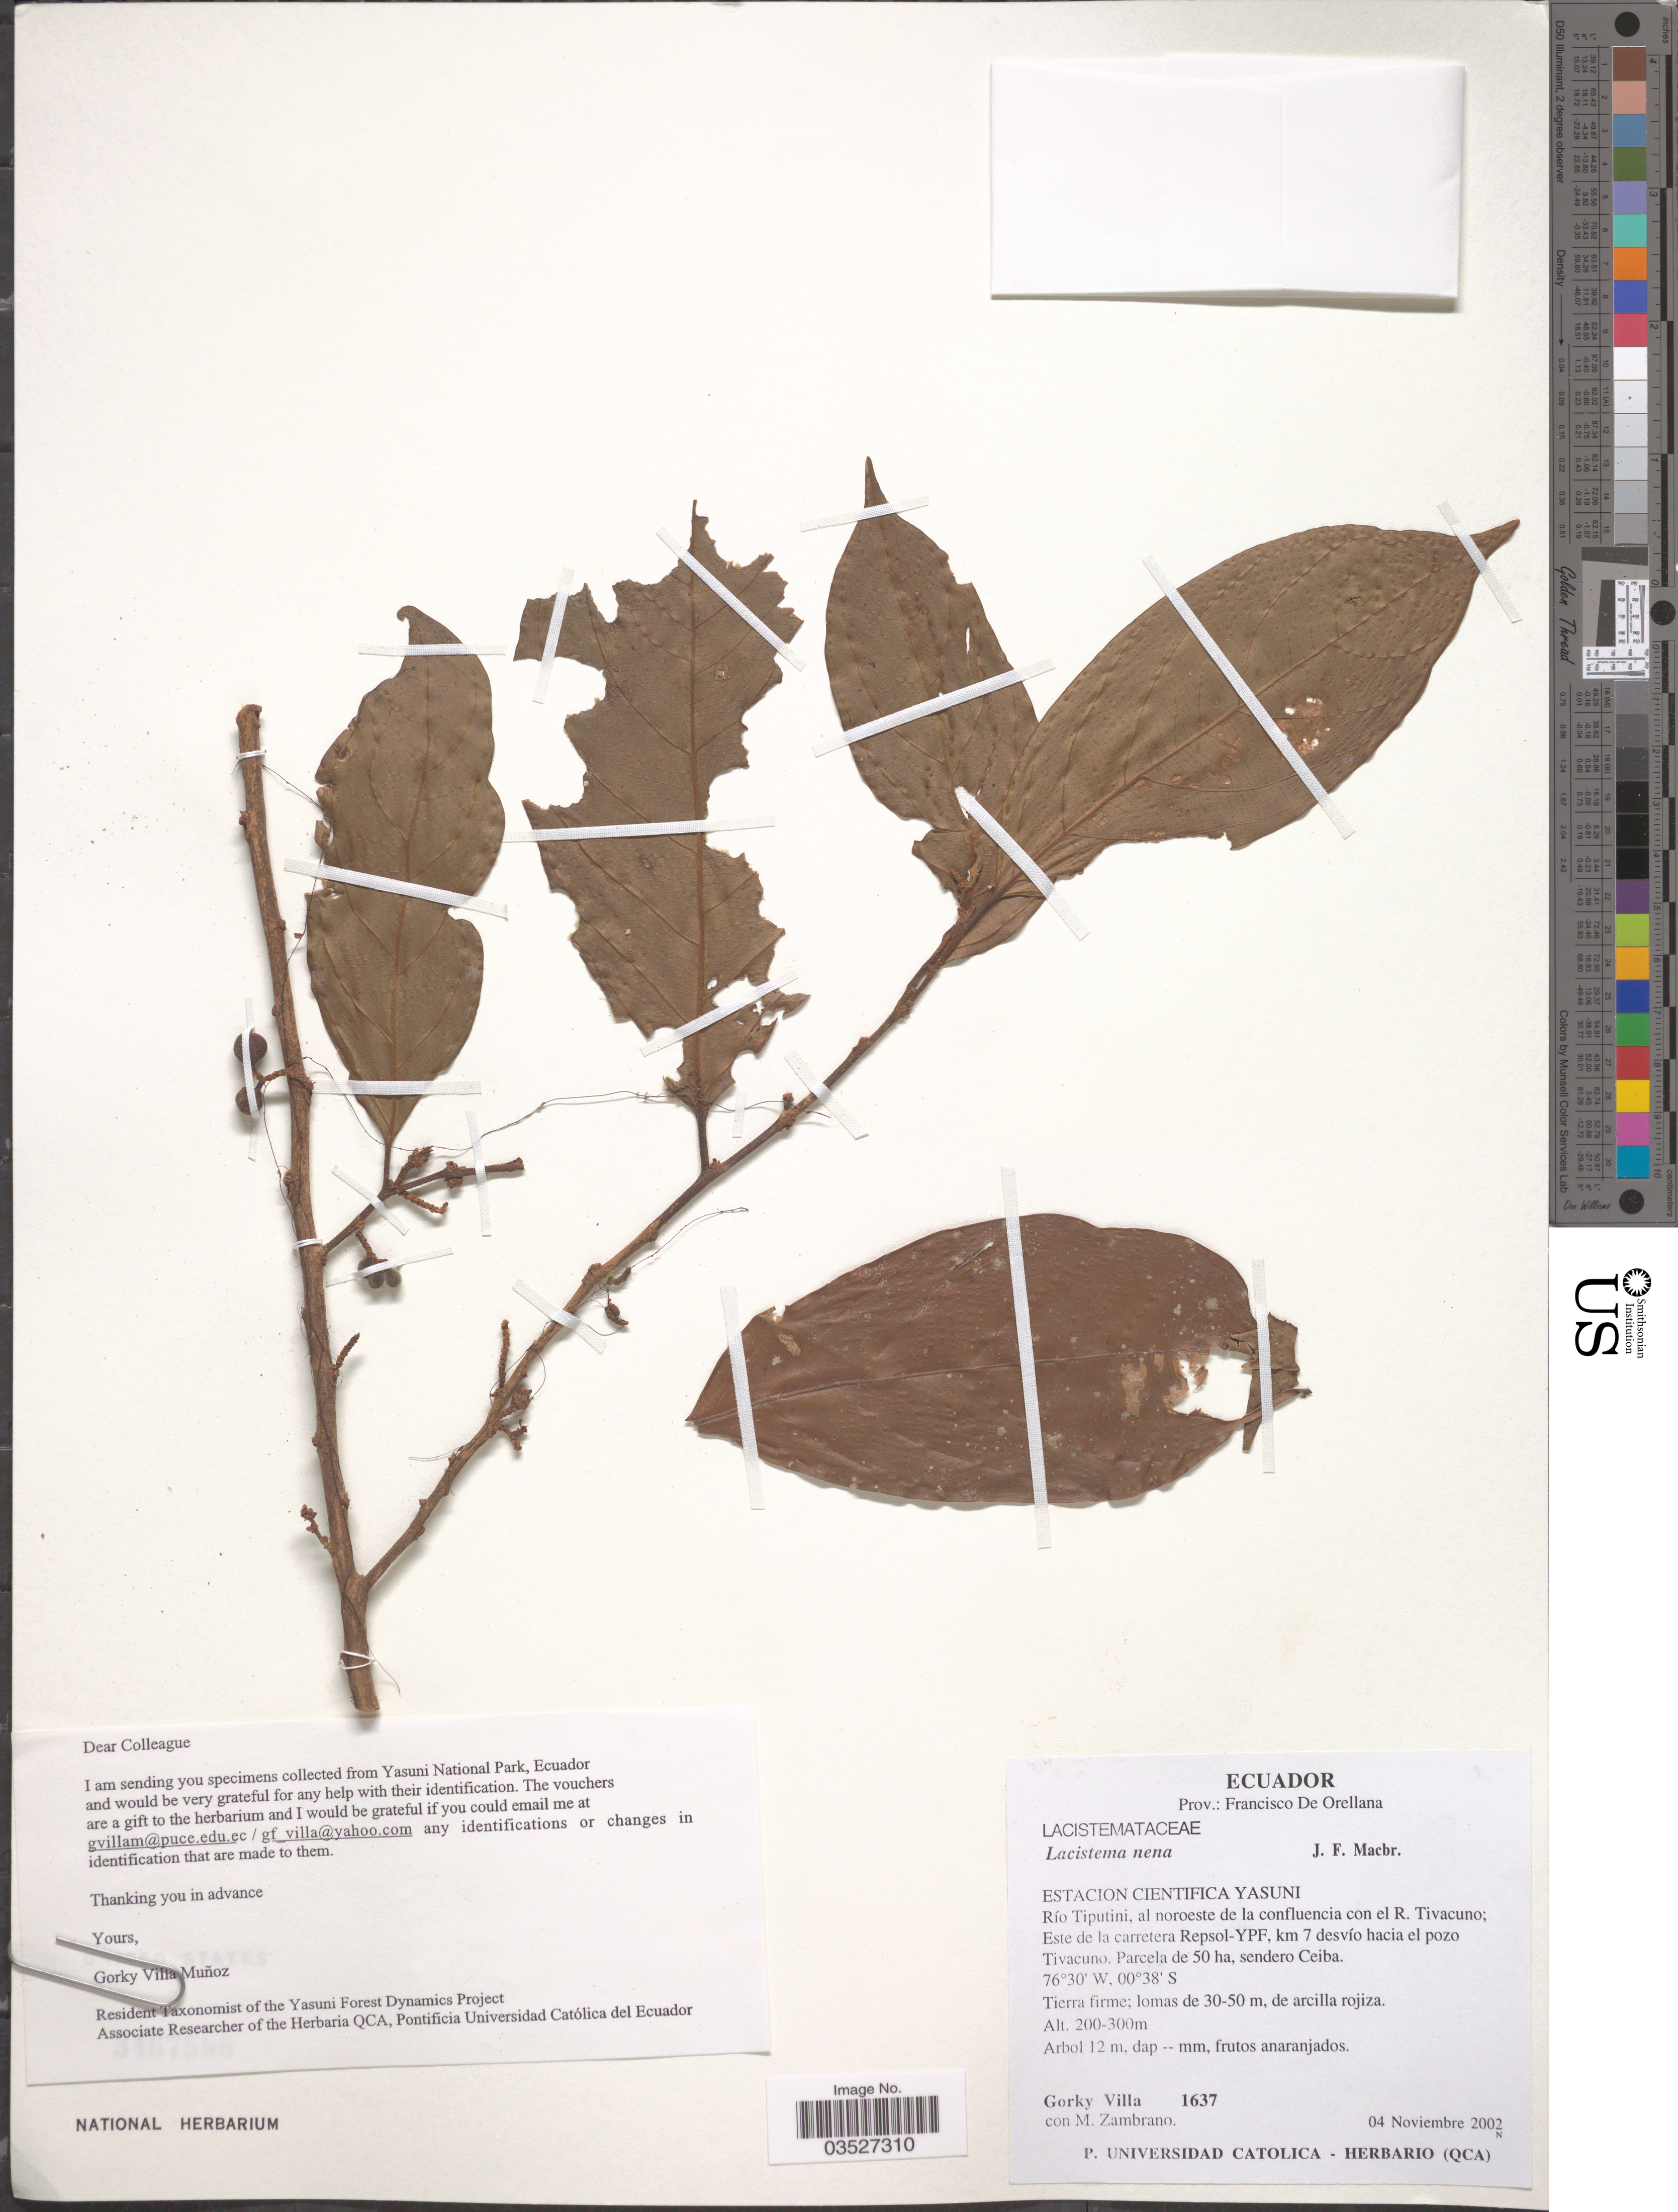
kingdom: Plantae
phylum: Tracheophyta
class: Magnoliopsida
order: Malpighiales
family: Lacistemataceae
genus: Lacistema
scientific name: Lacistema nena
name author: J.F. Macbr.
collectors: G. Villa & M. Zambrano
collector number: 1637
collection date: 2002-11-04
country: Ecuador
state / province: Orellana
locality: Prov.: Francisco De Orellana. Estacion Cientifica Yasuni. Río Tiputini al noroeste de la confluencia con el R. Tivacuno; Este de la carretera Repsol-YPF, km 7 desvío hacia el pozo Tivacuno.